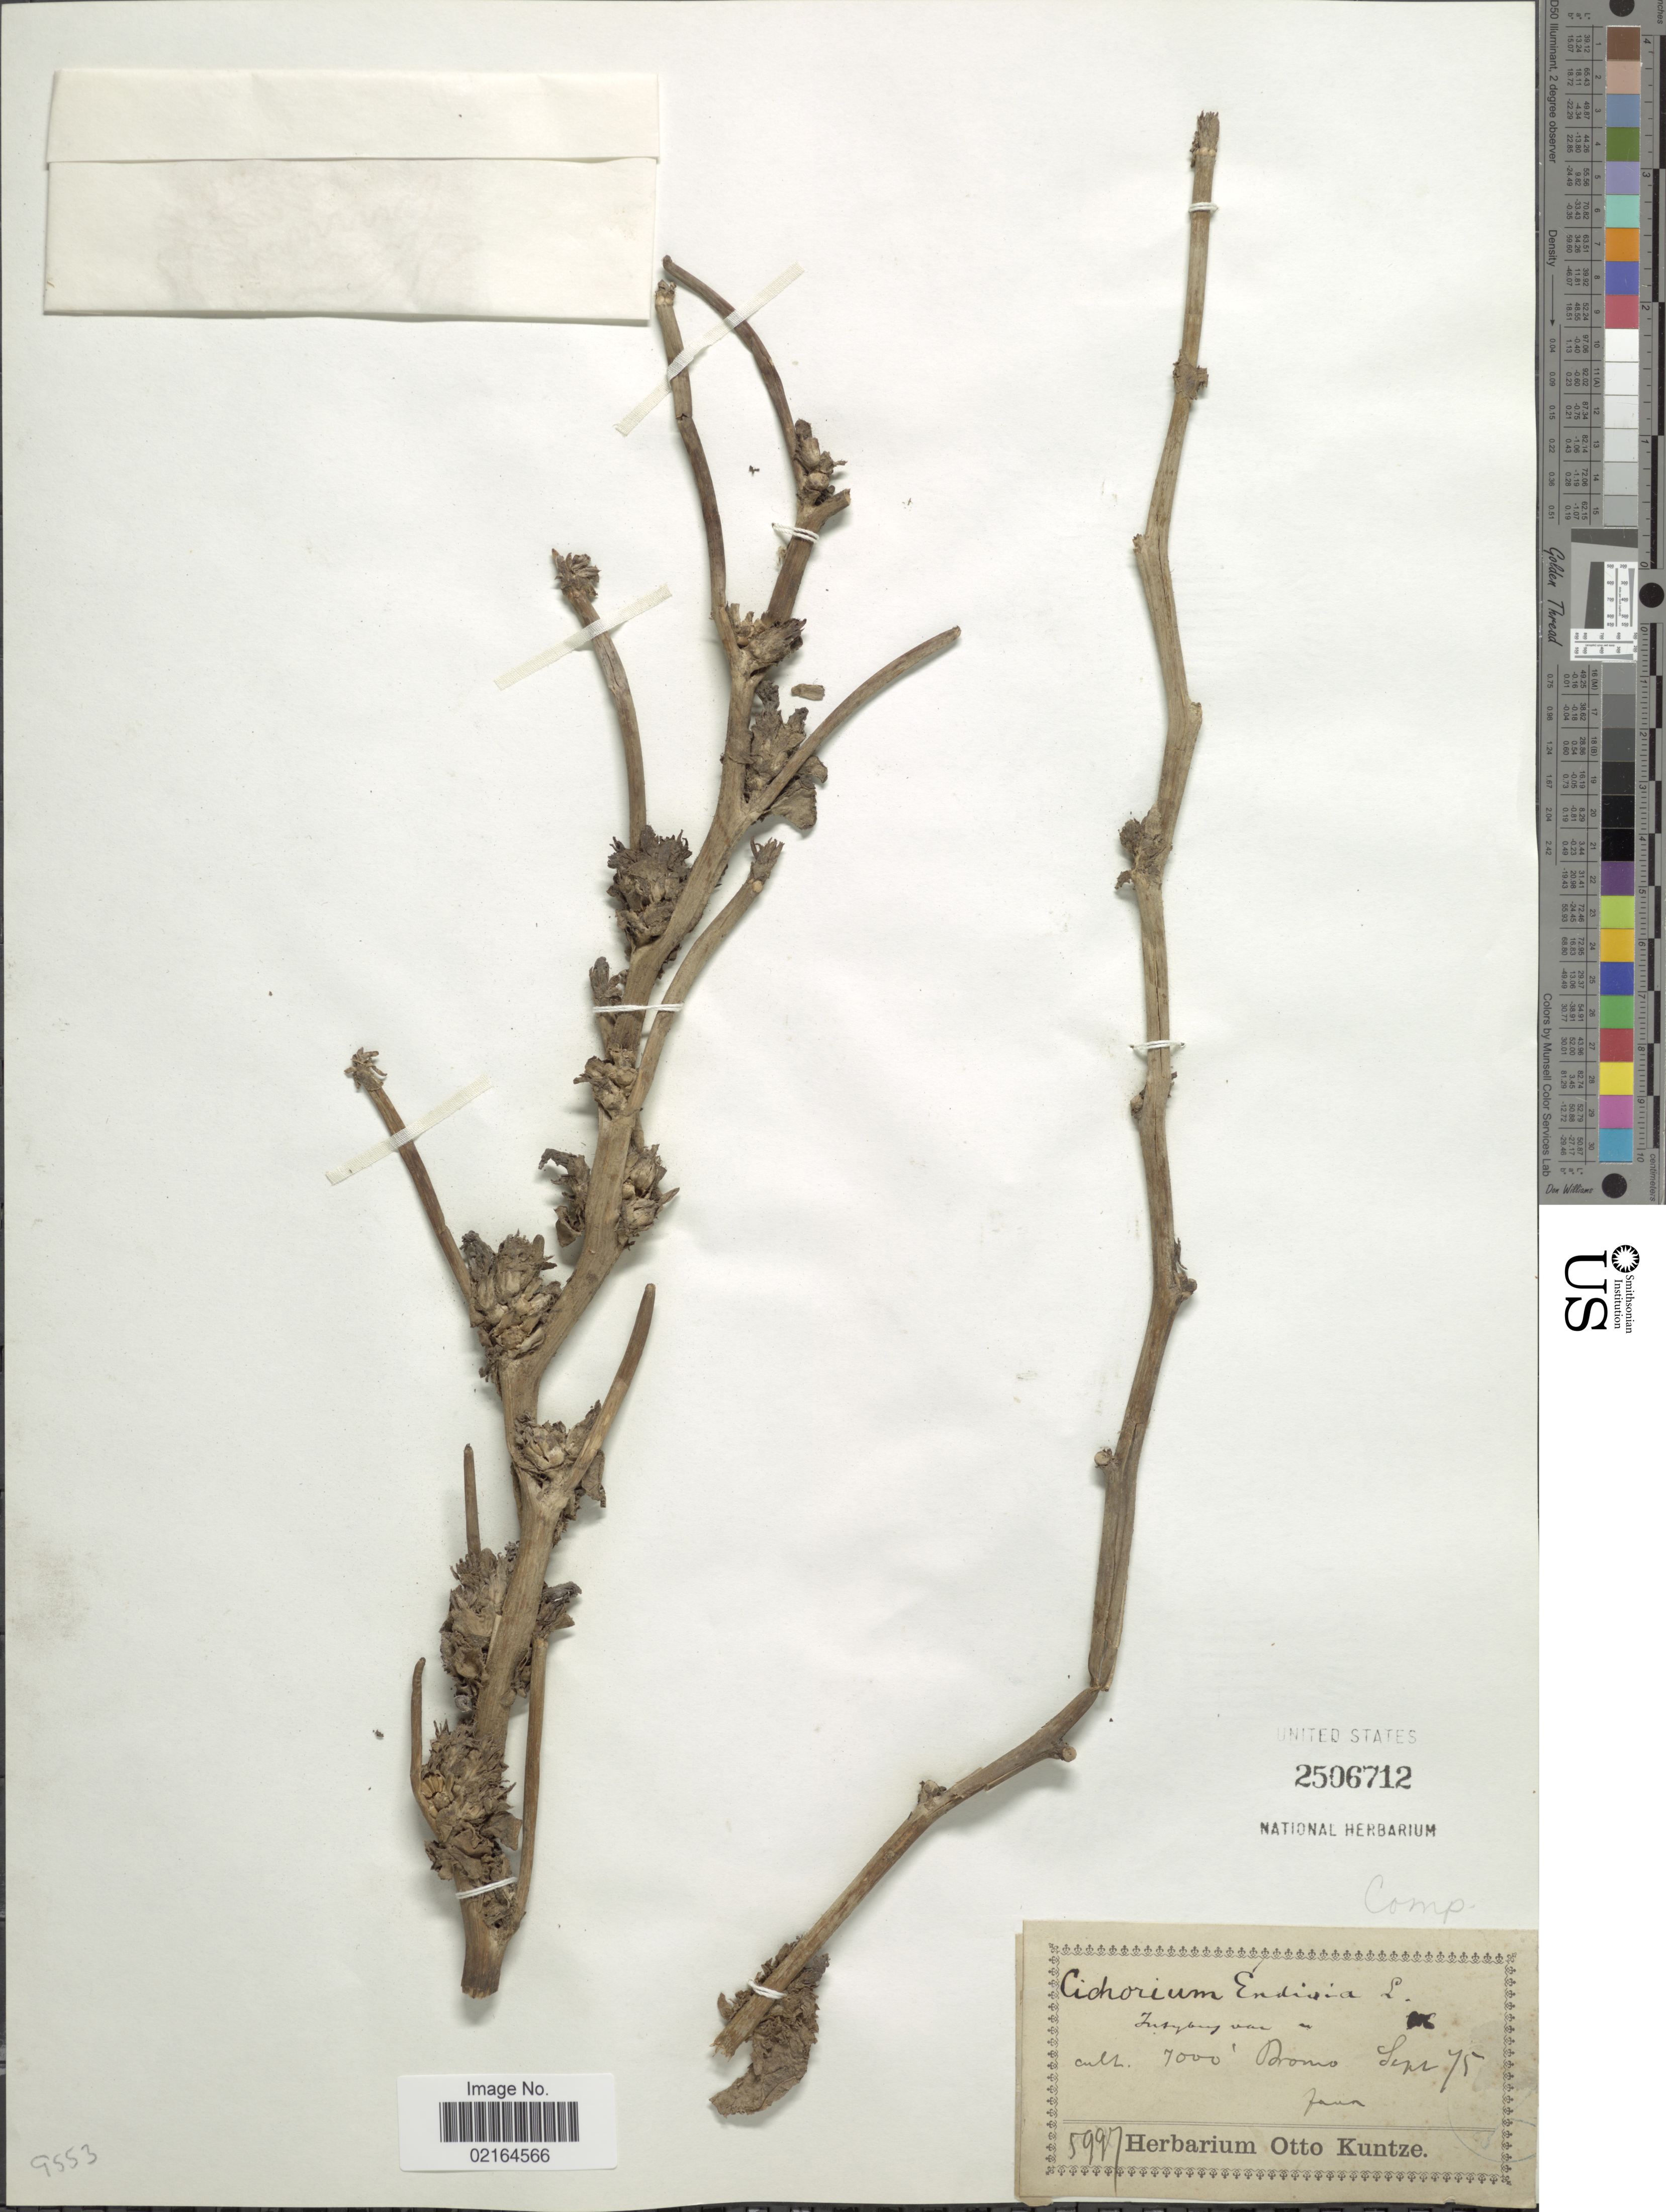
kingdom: Plantae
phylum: Tracheophyta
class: Magnoliopsida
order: Asterales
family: Asteraceae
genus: Cichorium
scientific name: Cichorium intybus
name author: L.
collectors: C.E.O. Kuntze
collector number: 5997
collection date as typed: Transcribed d/m/y: /9/75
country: Italy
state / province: Siciliana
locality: Dromo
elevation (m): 2134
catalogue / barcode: US 2506712